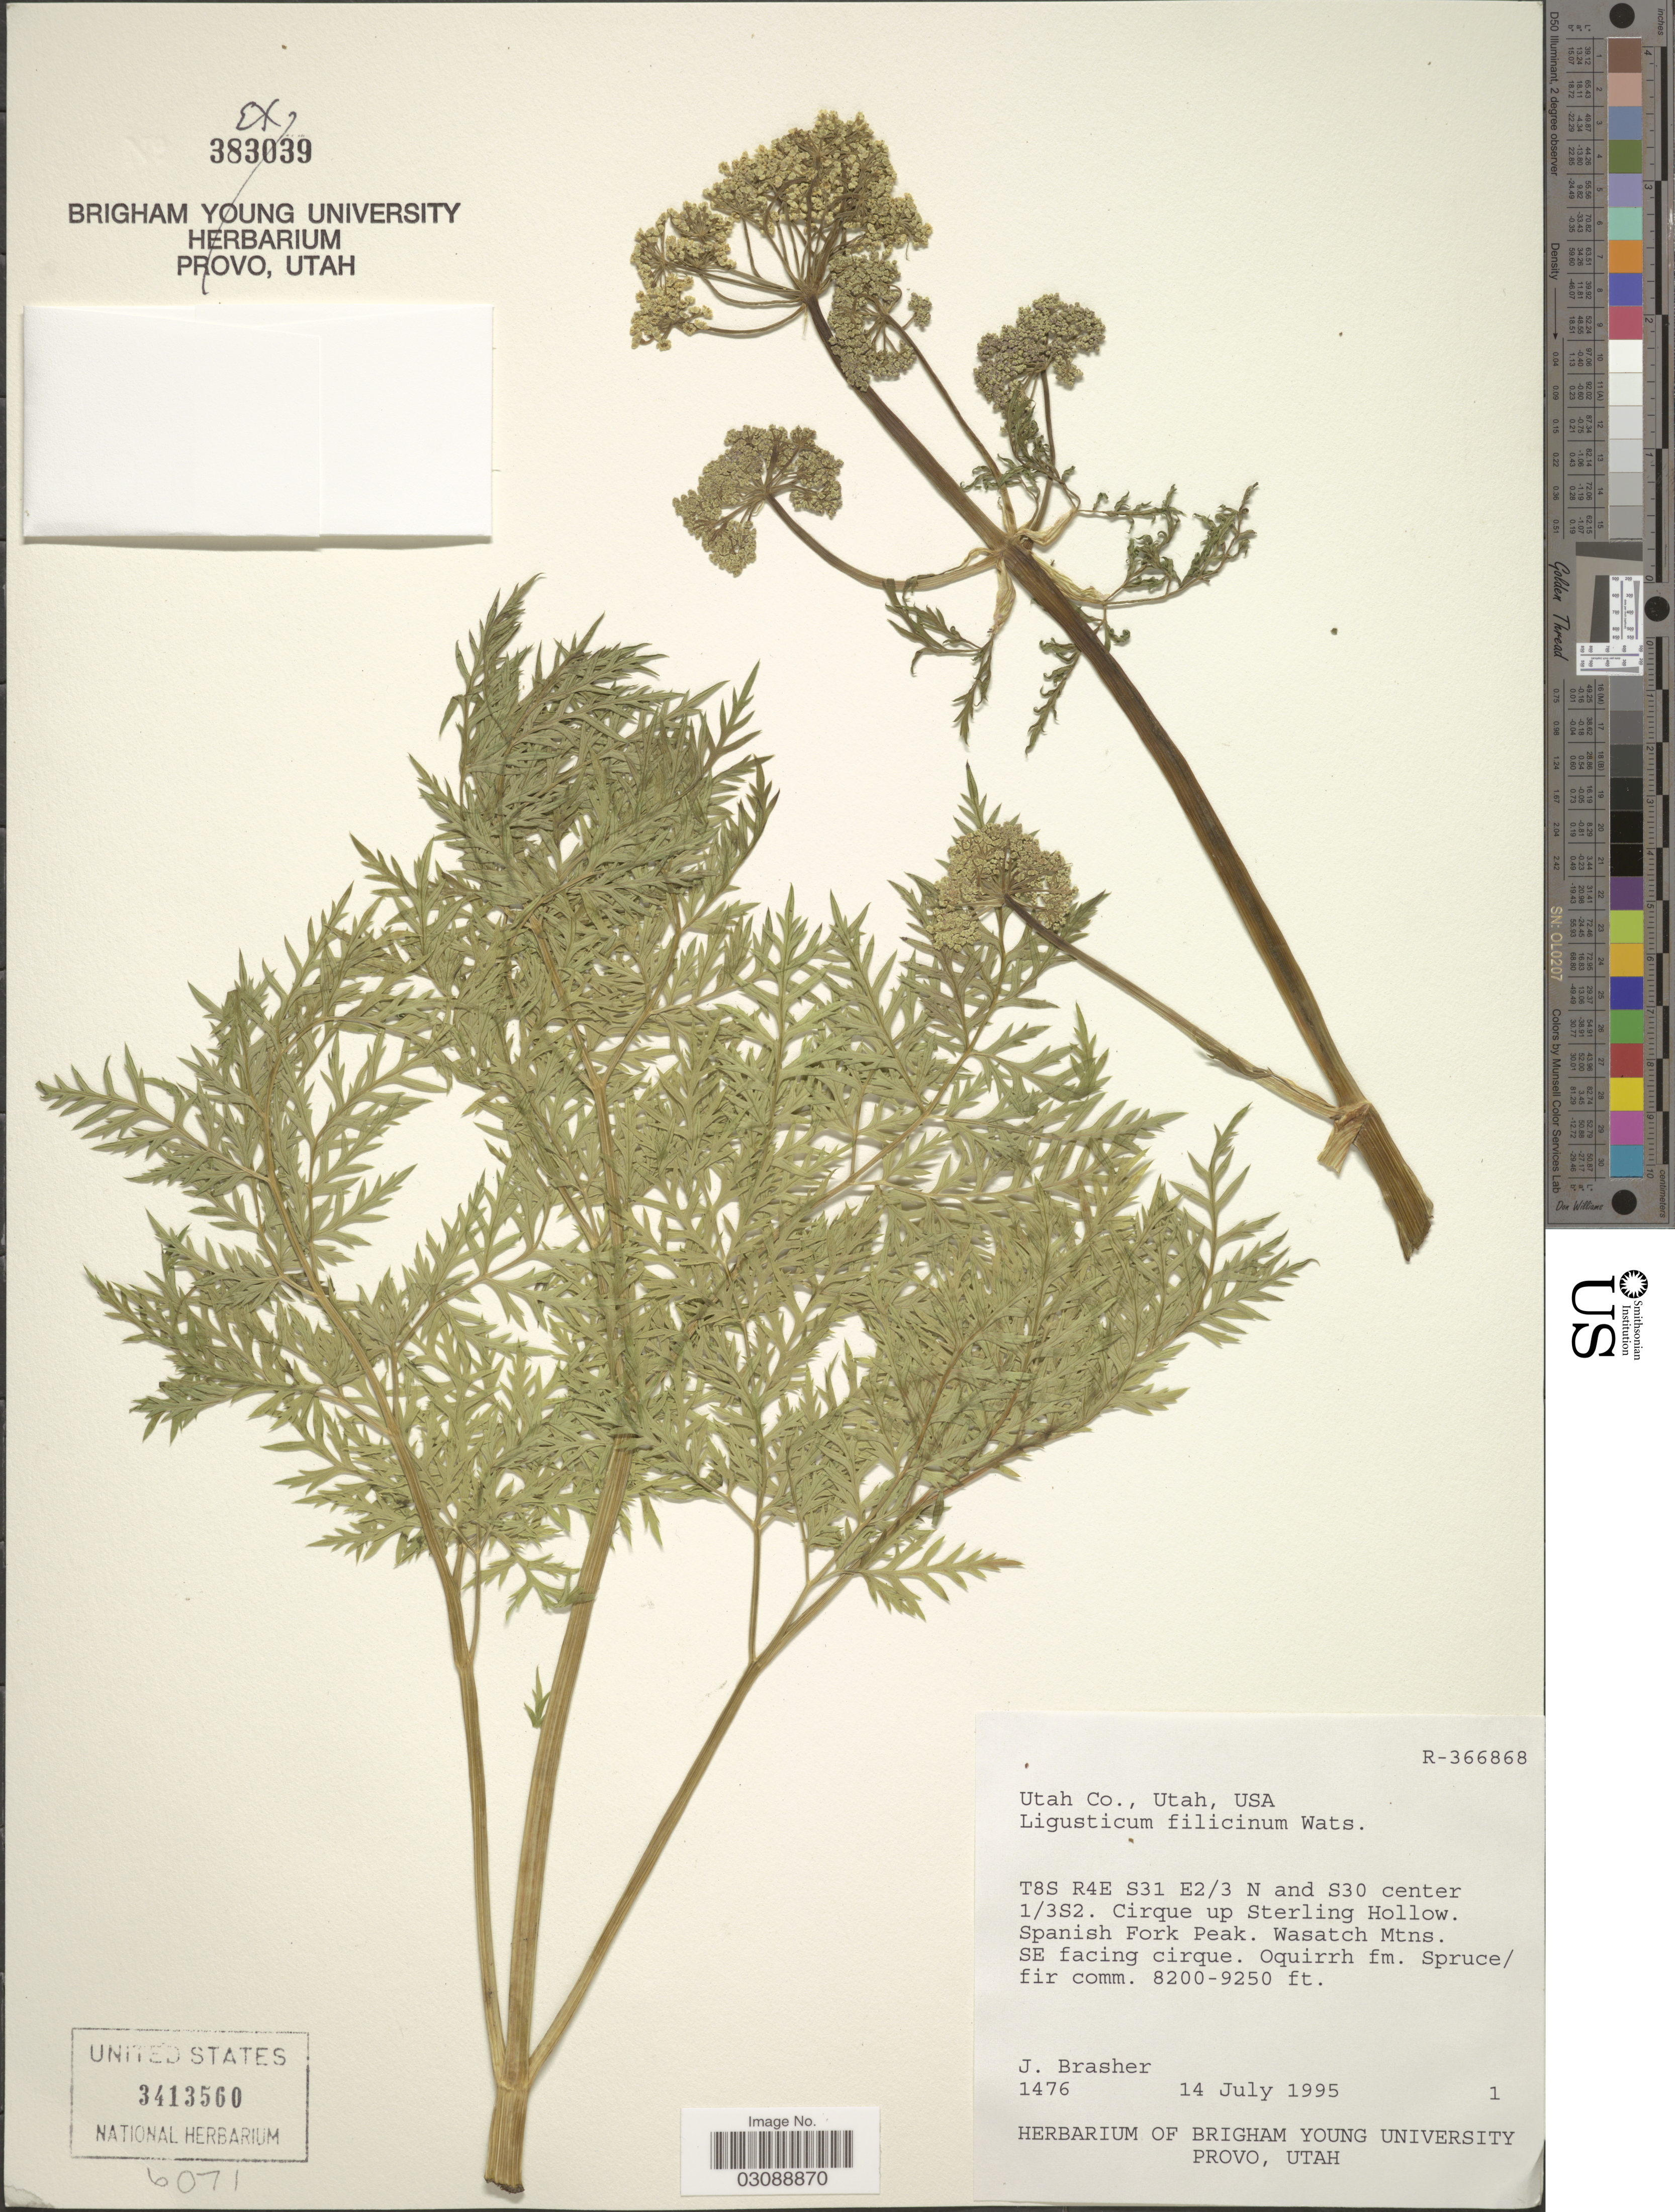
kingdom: Plantae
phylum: Tracheophyta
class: Magnoliopsida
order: Apiales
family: Apiaceae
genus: Ligusticum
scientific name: Ligusticum filicinum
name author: S. Watson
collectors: J. Brasher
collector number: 1476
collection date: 1995-07-14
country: United States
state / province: Utah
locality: Utah Co. R8S R4E S31 E2/3 N and S30 center 1/3S2. Cirque up Sterling Hollow. Spanish Fork Peak. Wasatch Mtns. SE facing cirque. Oquirrh fm. Spruce/ fir comm.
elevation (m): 2499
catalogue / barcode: US 3413560